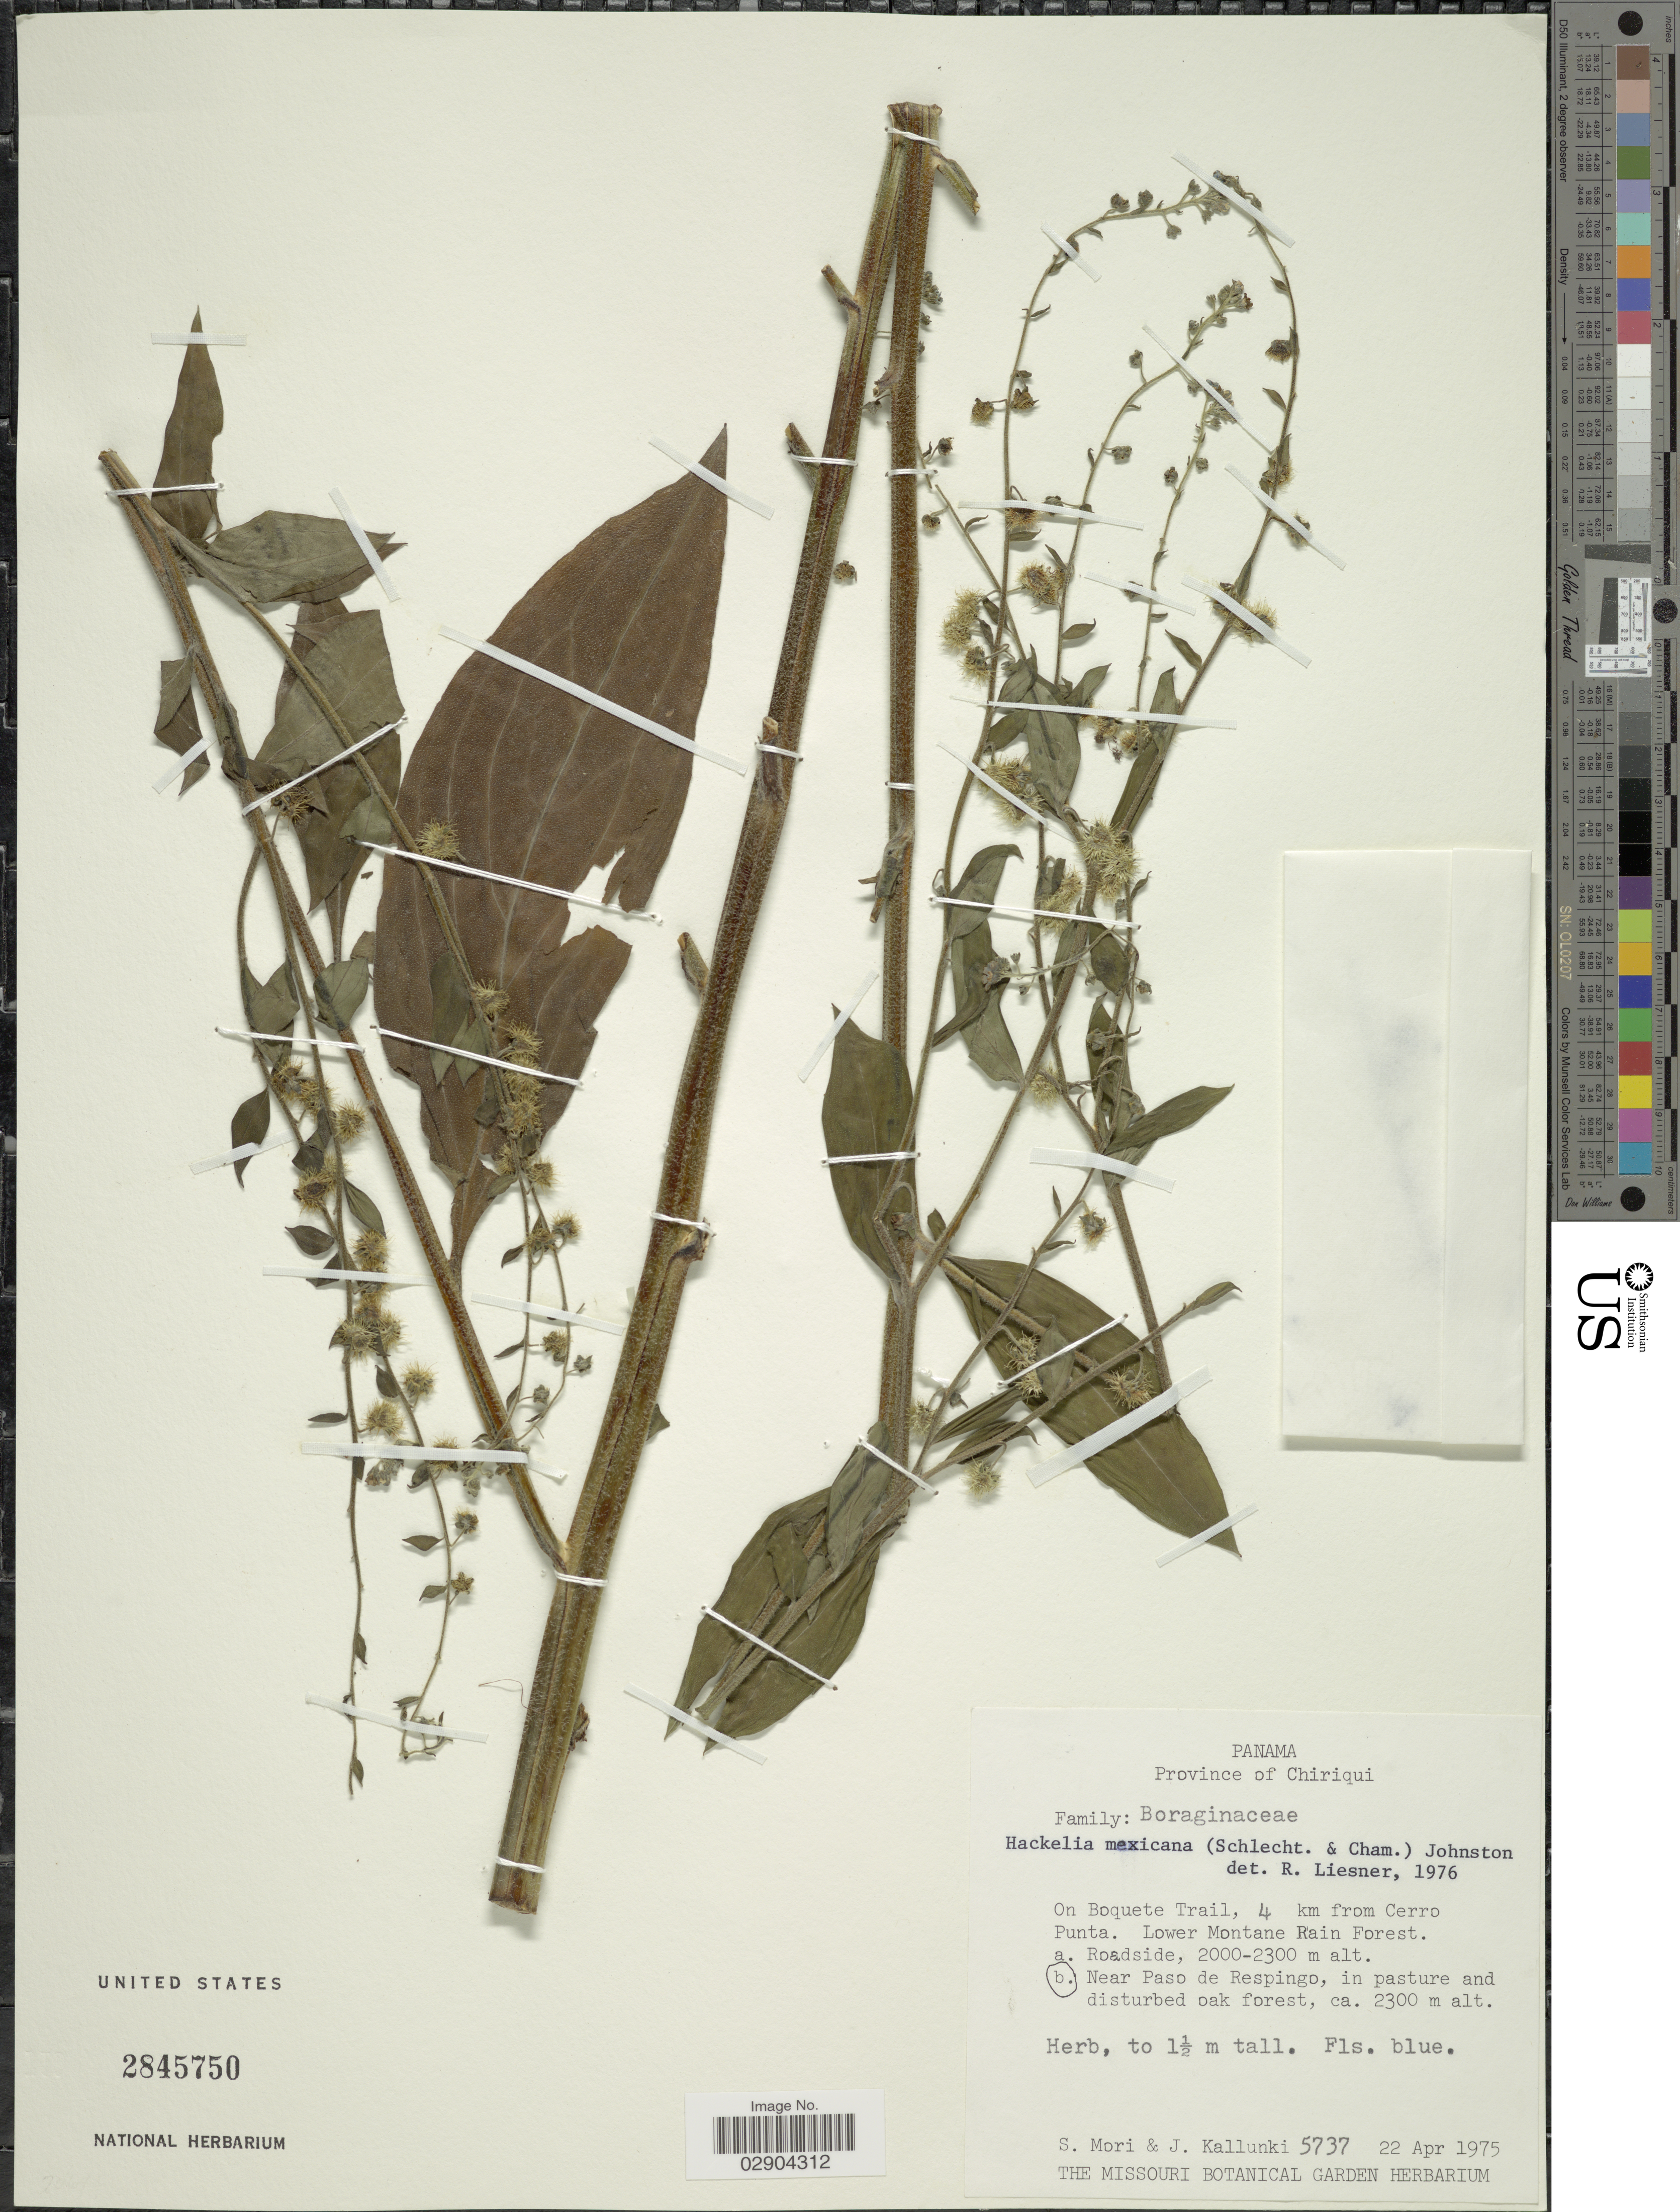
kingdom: Plantae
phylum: Tracheophyta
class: Magnoliopsida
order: Boraginales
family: Boraginaceae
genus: Hackelia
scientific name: Hackelia mexicana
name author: (Schltdl. & Cham.) I.M. Johnst.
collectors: S. Mori & J. Kallunki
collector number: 5737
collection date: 1975-04-22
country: Panama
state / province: Chiriqui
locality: Province of Chiriqui. Near Paso de Respingo, in pasture and disturbed oak forest.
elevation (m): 2300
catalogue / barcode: US 2845750